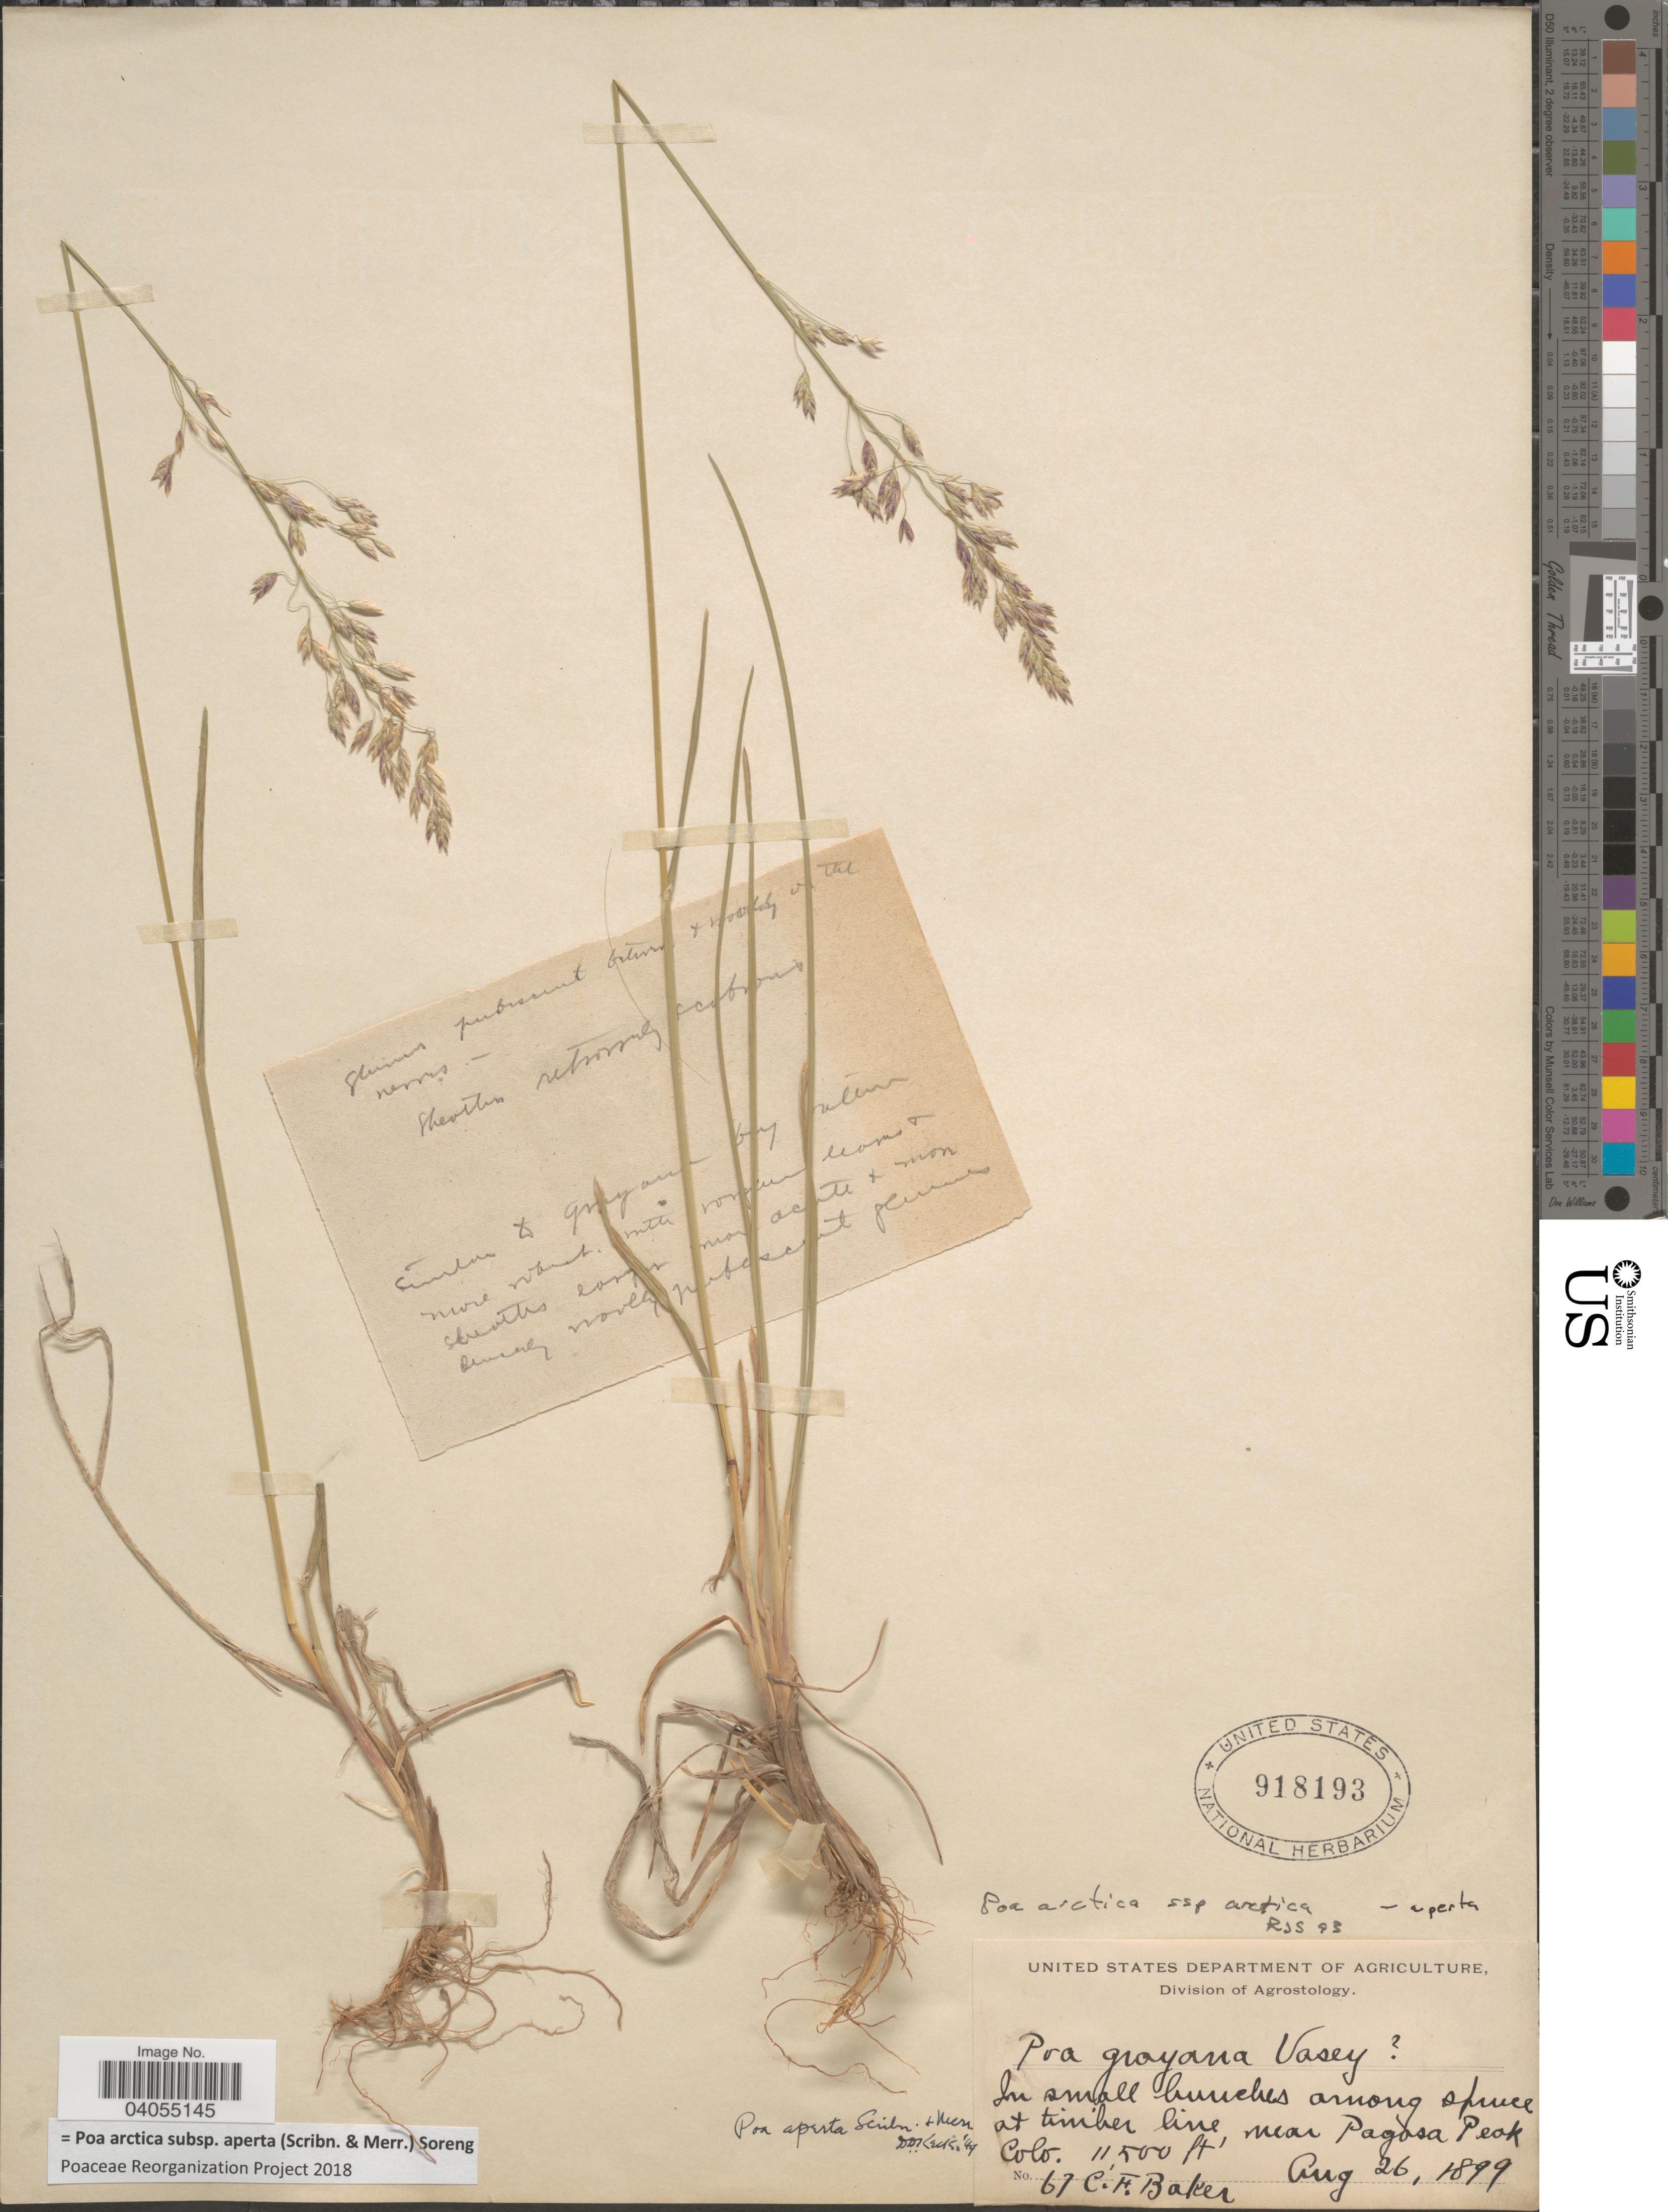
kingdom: Plantae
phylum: Tracheophyta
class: Liliopsida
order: Poales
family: Poaceae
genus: Poa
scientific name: Poa arctica subsp. aperta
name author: (Scribn. & Merr.) Soreng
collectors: C. F. Baker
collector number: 67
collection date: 1899-08-26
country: United States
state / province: Colorado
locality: In small bunches among spruce at timber line, near Pagosa Peak.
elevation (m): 3505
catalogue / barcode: US 918193